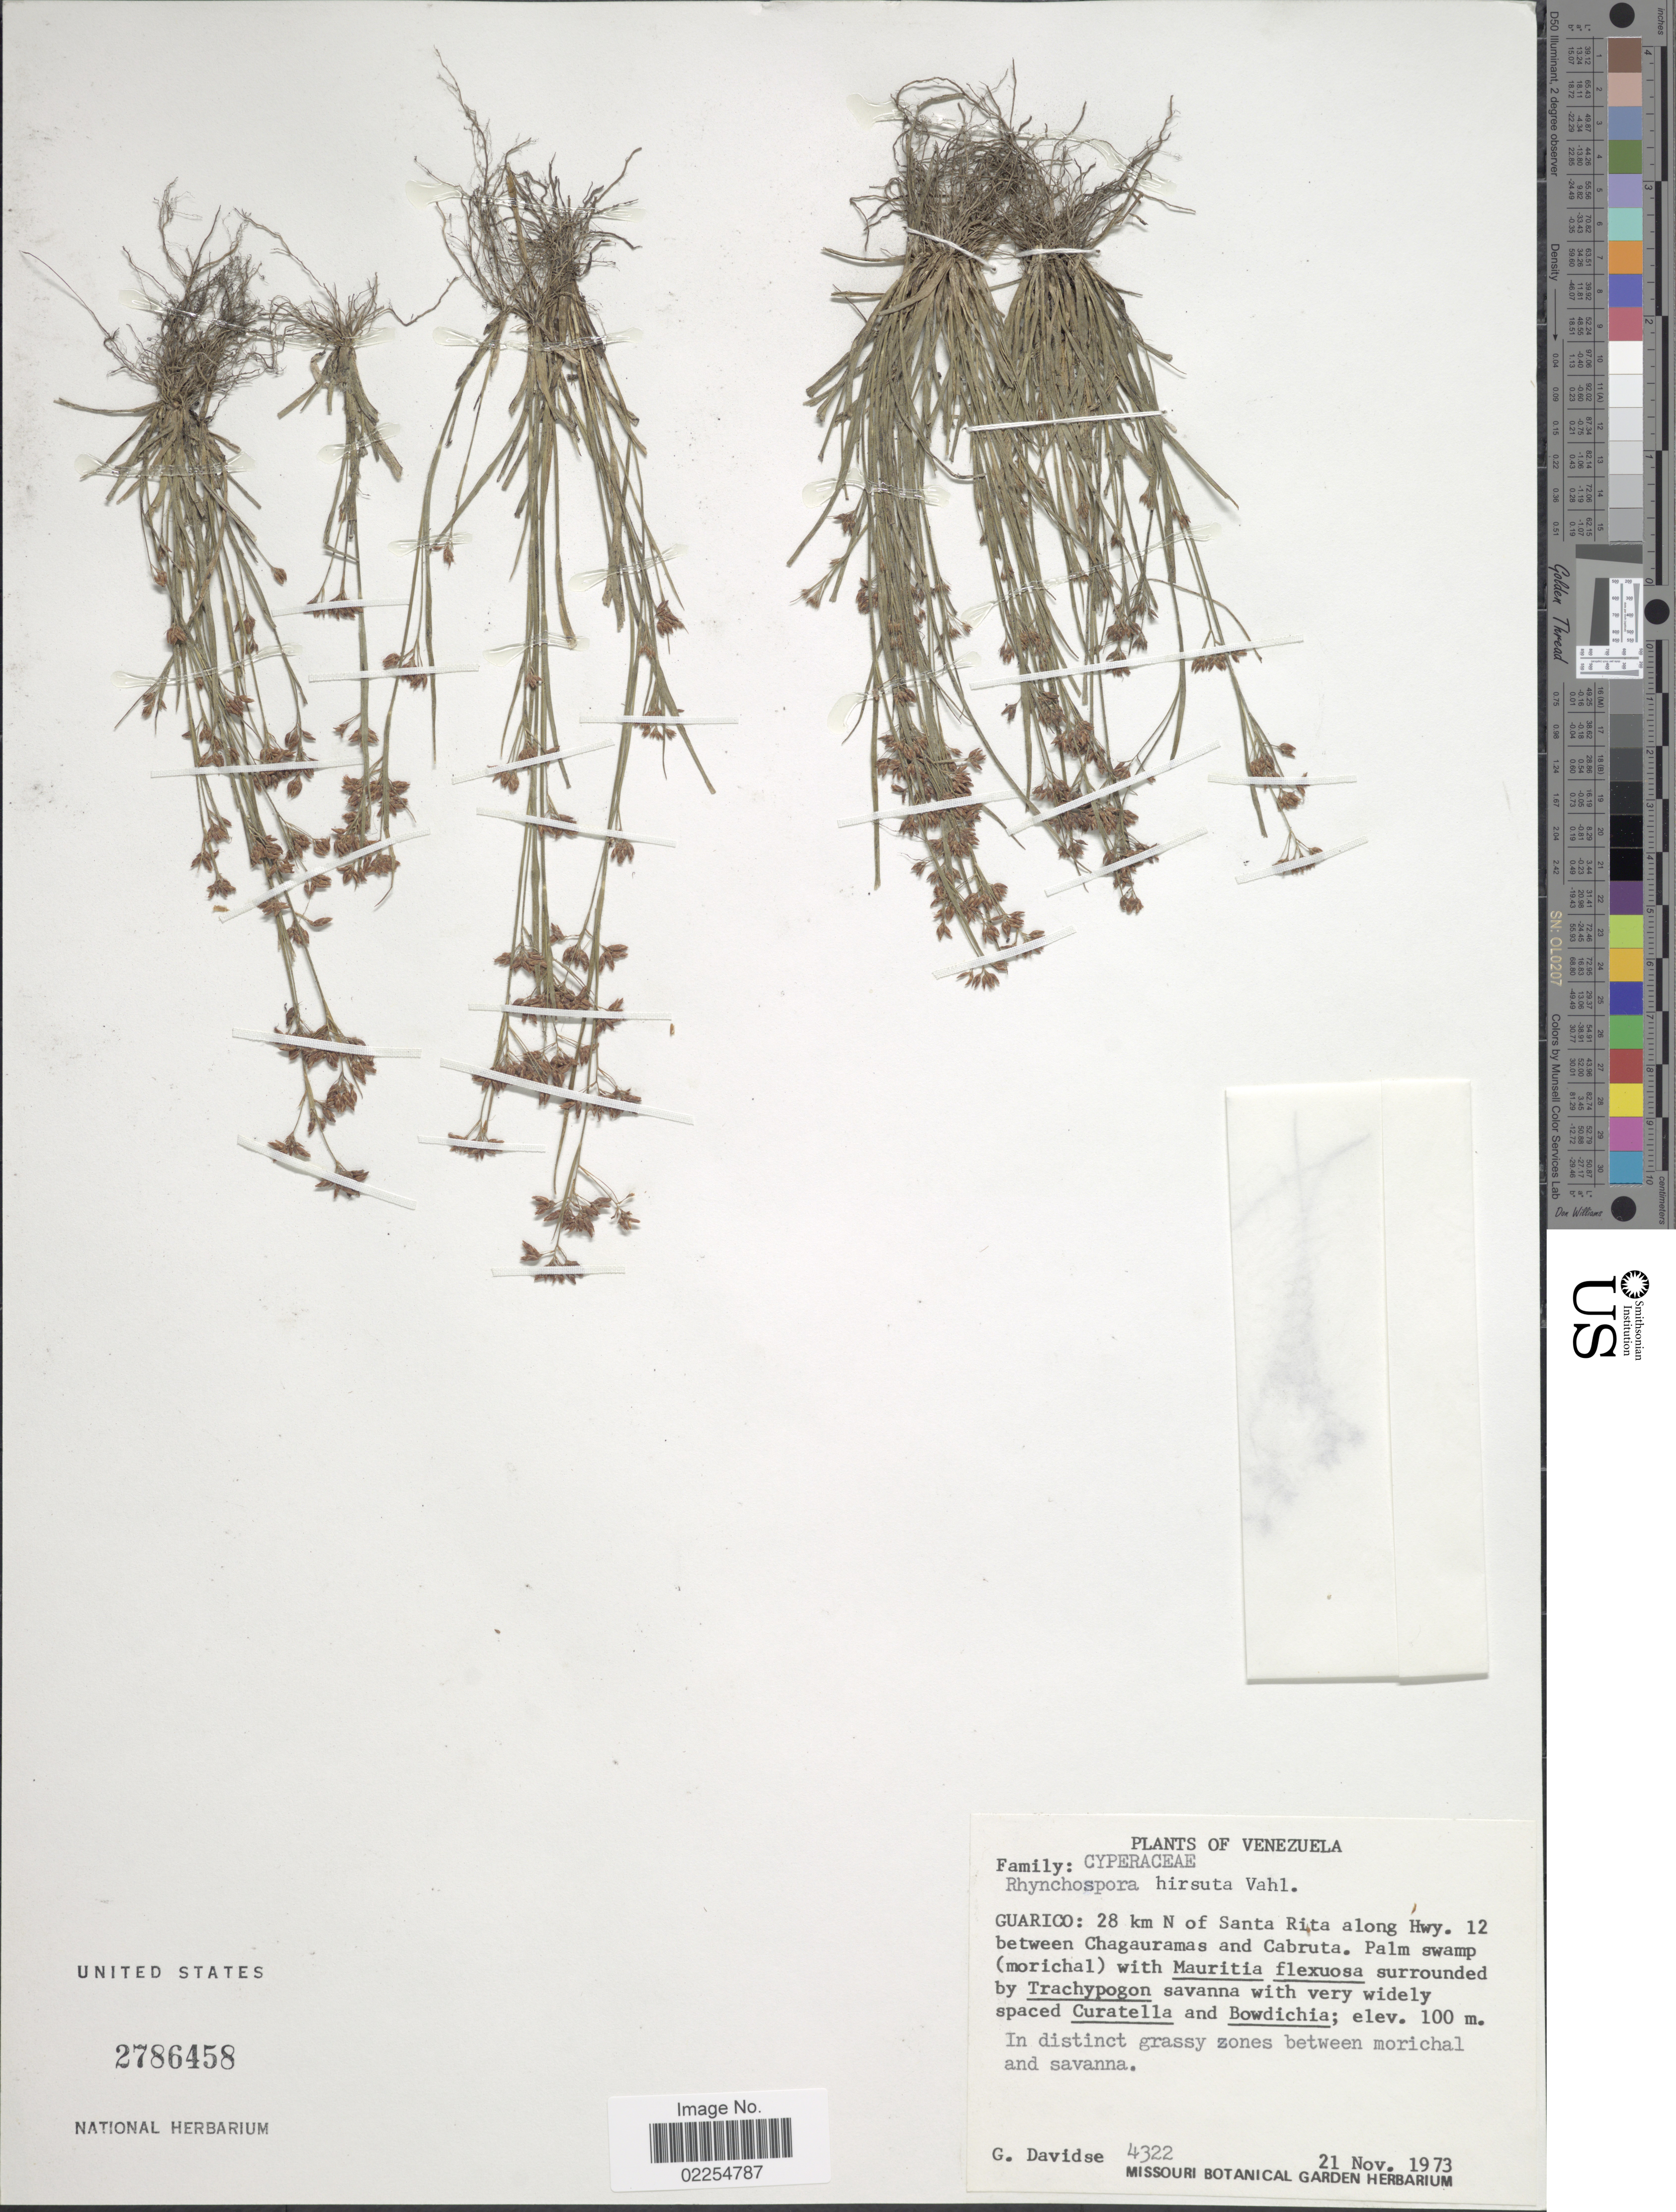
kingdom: Plantae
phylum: Tracheophyta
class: Liliopsida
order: Poales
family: Cyperaceae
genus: Rhynchospora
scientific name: Rhynchospora hirsuta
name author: (Vahl) Vahl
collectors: G. Davidse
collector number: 4322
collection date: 1973-11-21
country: Venezuela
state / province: Guárico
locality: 28 km N of Santa Rita along Hwy 12 between Chaguaramas and Cabruta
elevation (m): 100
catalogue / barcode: US 2786458